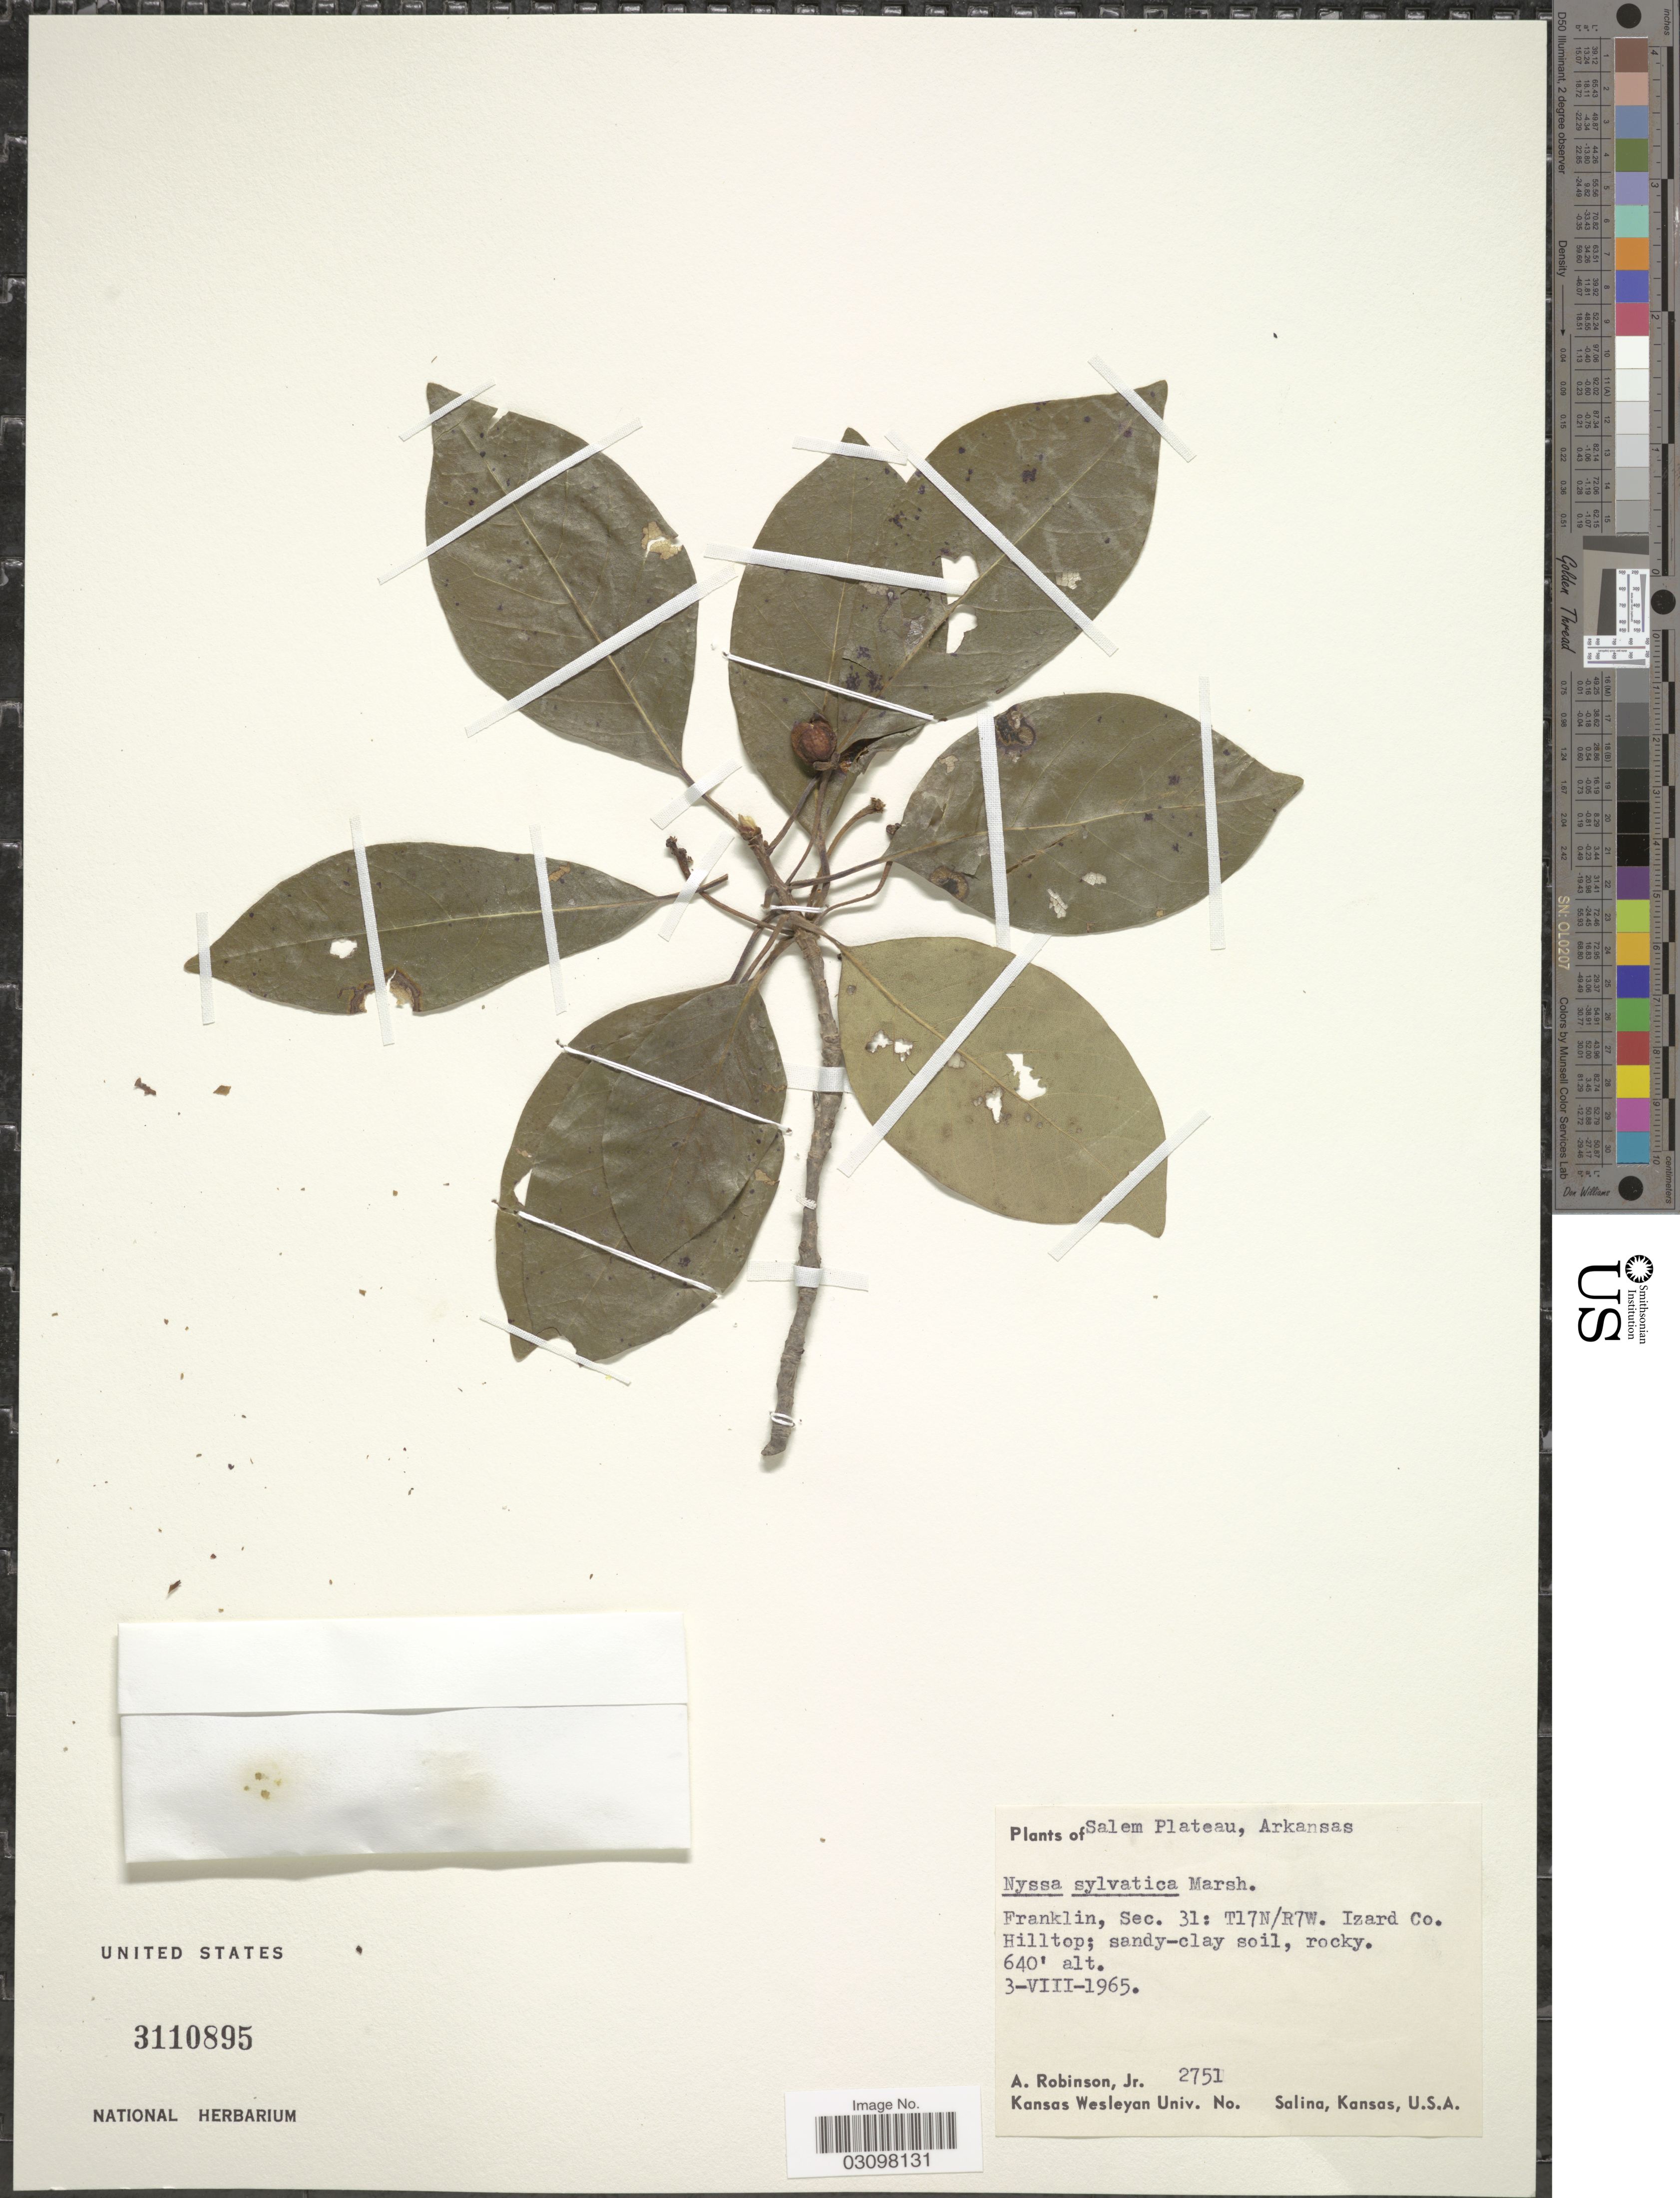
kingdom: Plantae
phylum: Tracheophyta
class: Magnoliopsida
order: Cornales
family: Nyssaceae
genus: Nyssa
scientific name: Nyssa sylvatica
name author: Marshall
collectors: A. Robinson Jr.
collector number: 2751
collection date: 1965-08-03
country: United States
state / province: Arkansas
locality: Salem Plateau. Franklin, Sec. 31: T17N/ R7W. Izard Co. Hilltop.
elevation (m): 195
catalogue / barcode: US 3110895